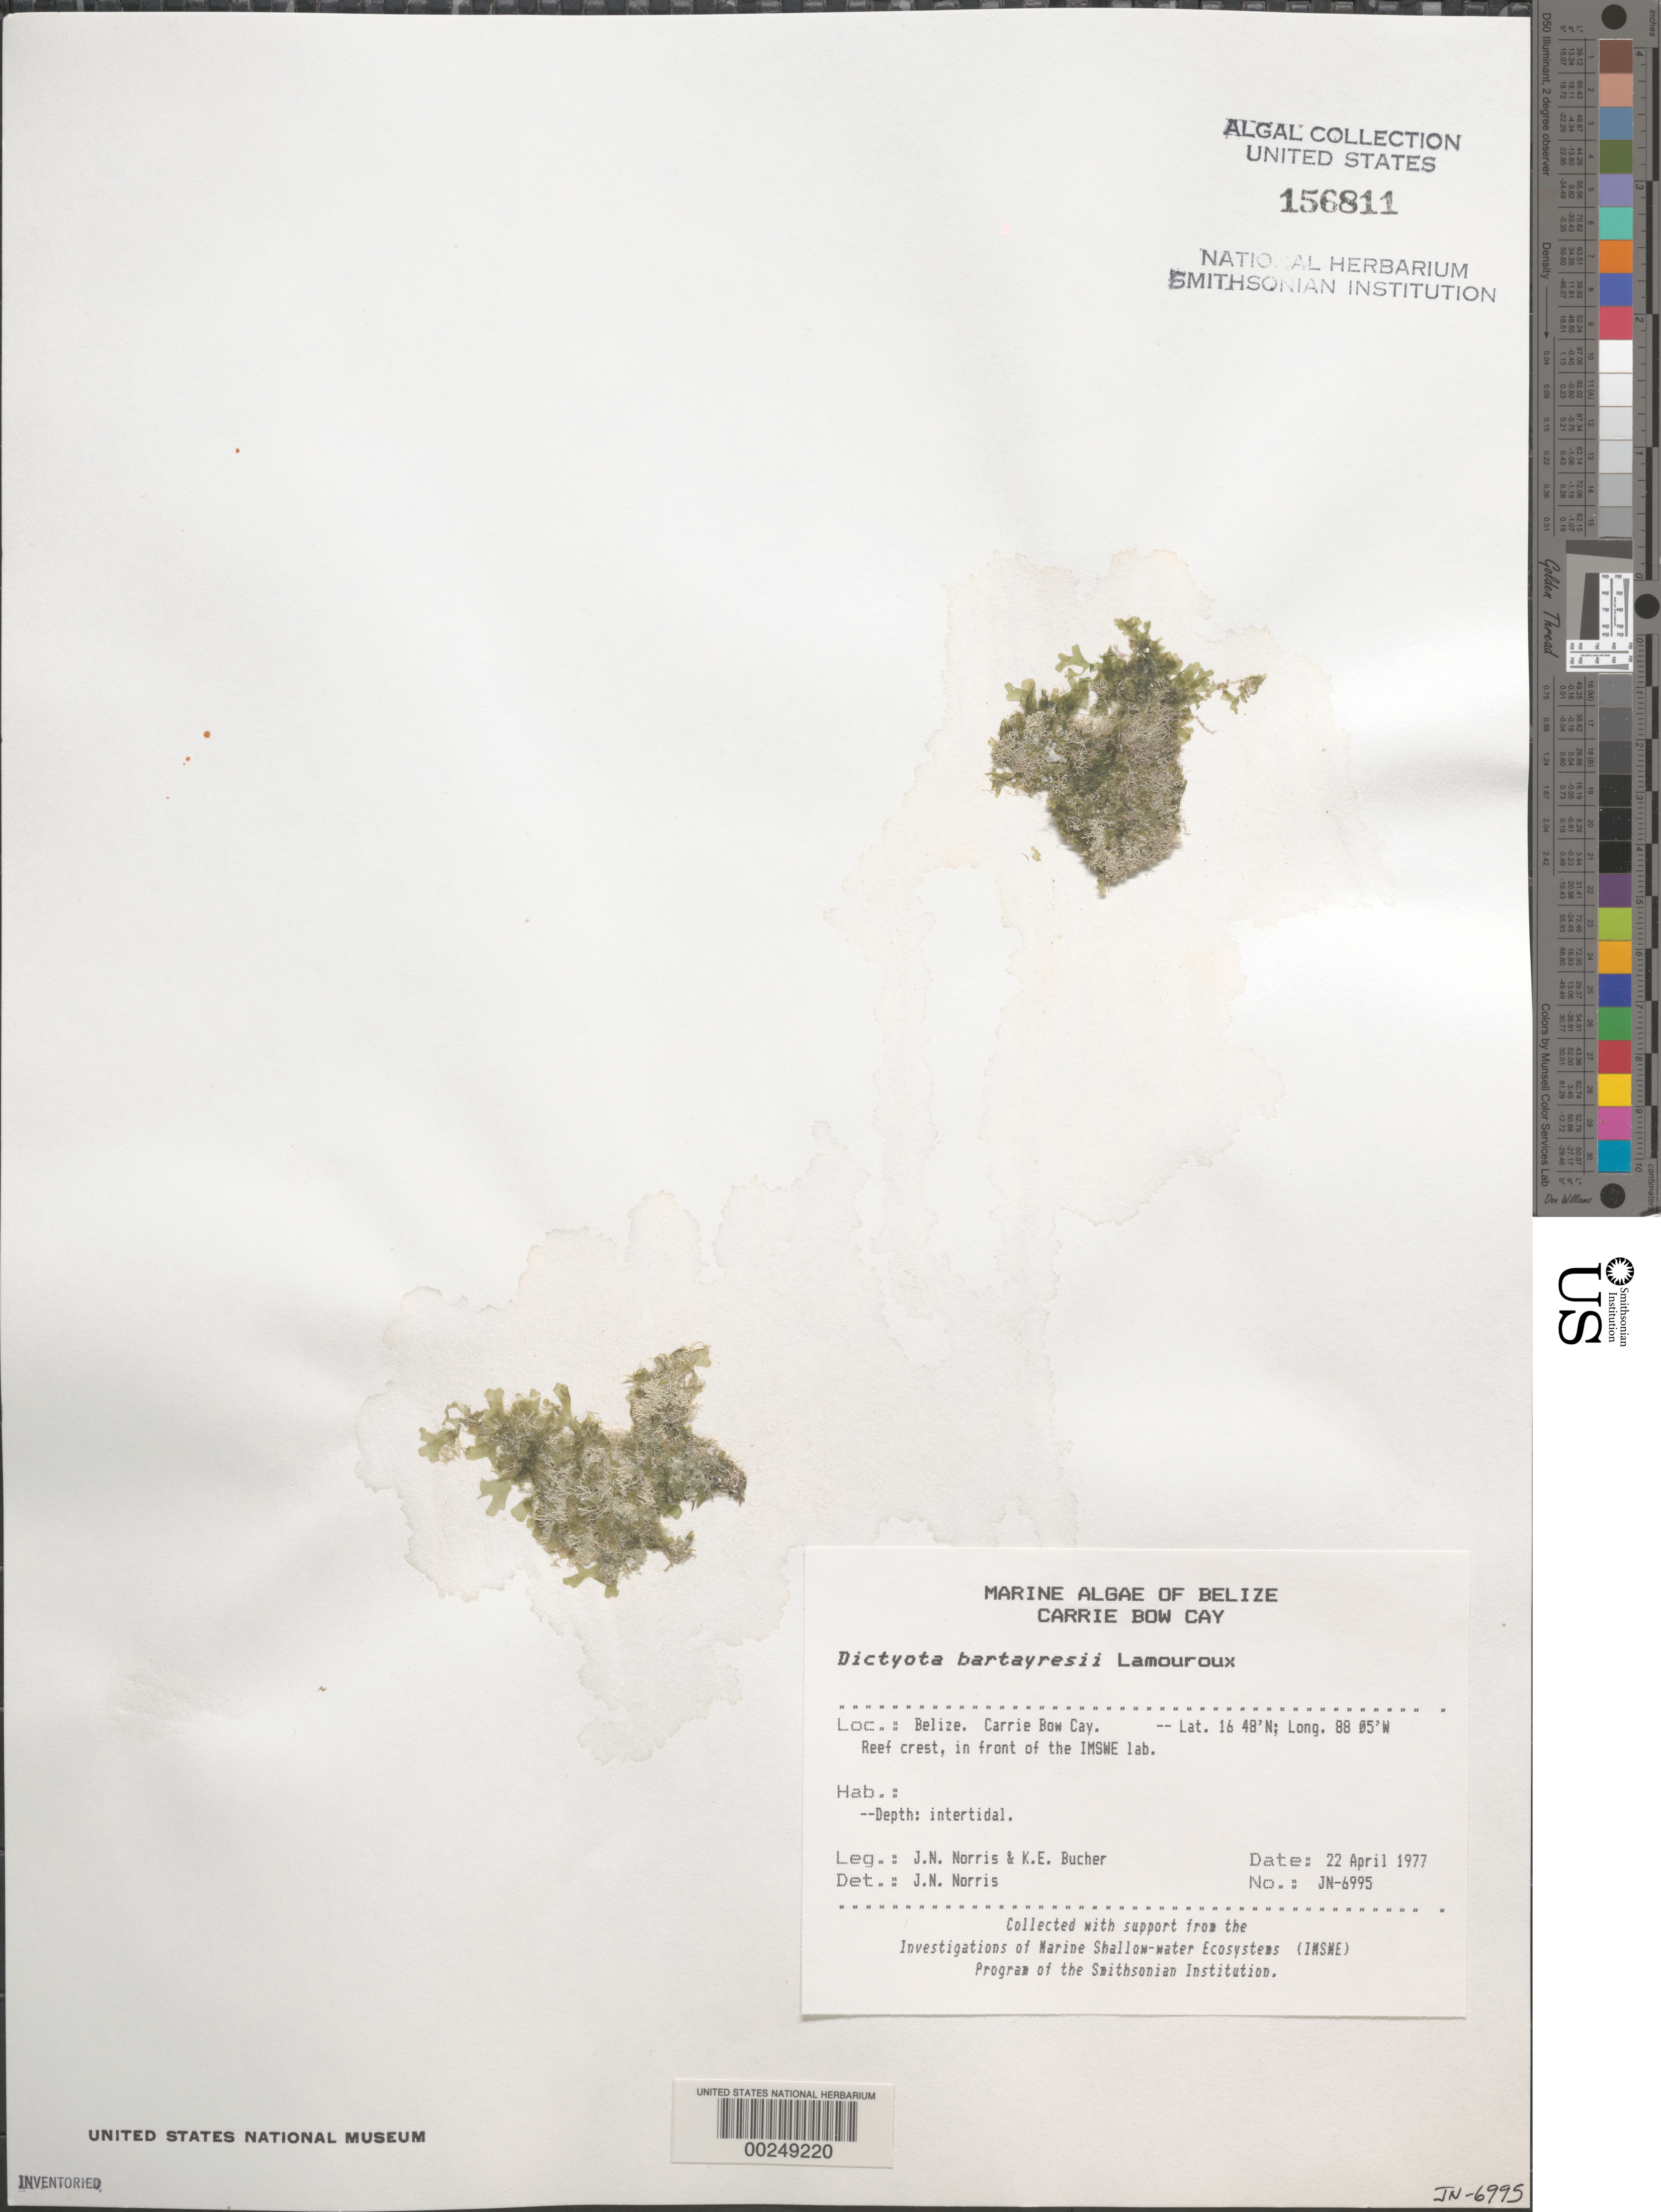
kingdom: Chromista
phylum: Ochrophyta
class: Phaeophyceae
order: Dictyotales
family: Dictyotaceae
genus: Dictyota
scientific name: Dictyota bartayresiana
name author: J.V.Lamouroux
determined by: Norris, James N.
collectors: J. N. Norris & K. E. Bucher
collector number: JN-6995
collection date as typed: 22 Apr 1977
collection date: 1977-04-22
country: Belize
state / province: Stann Creek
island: Carrie Bow Cay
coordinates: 16 48'N, 88 05'W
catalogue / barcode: US 156811